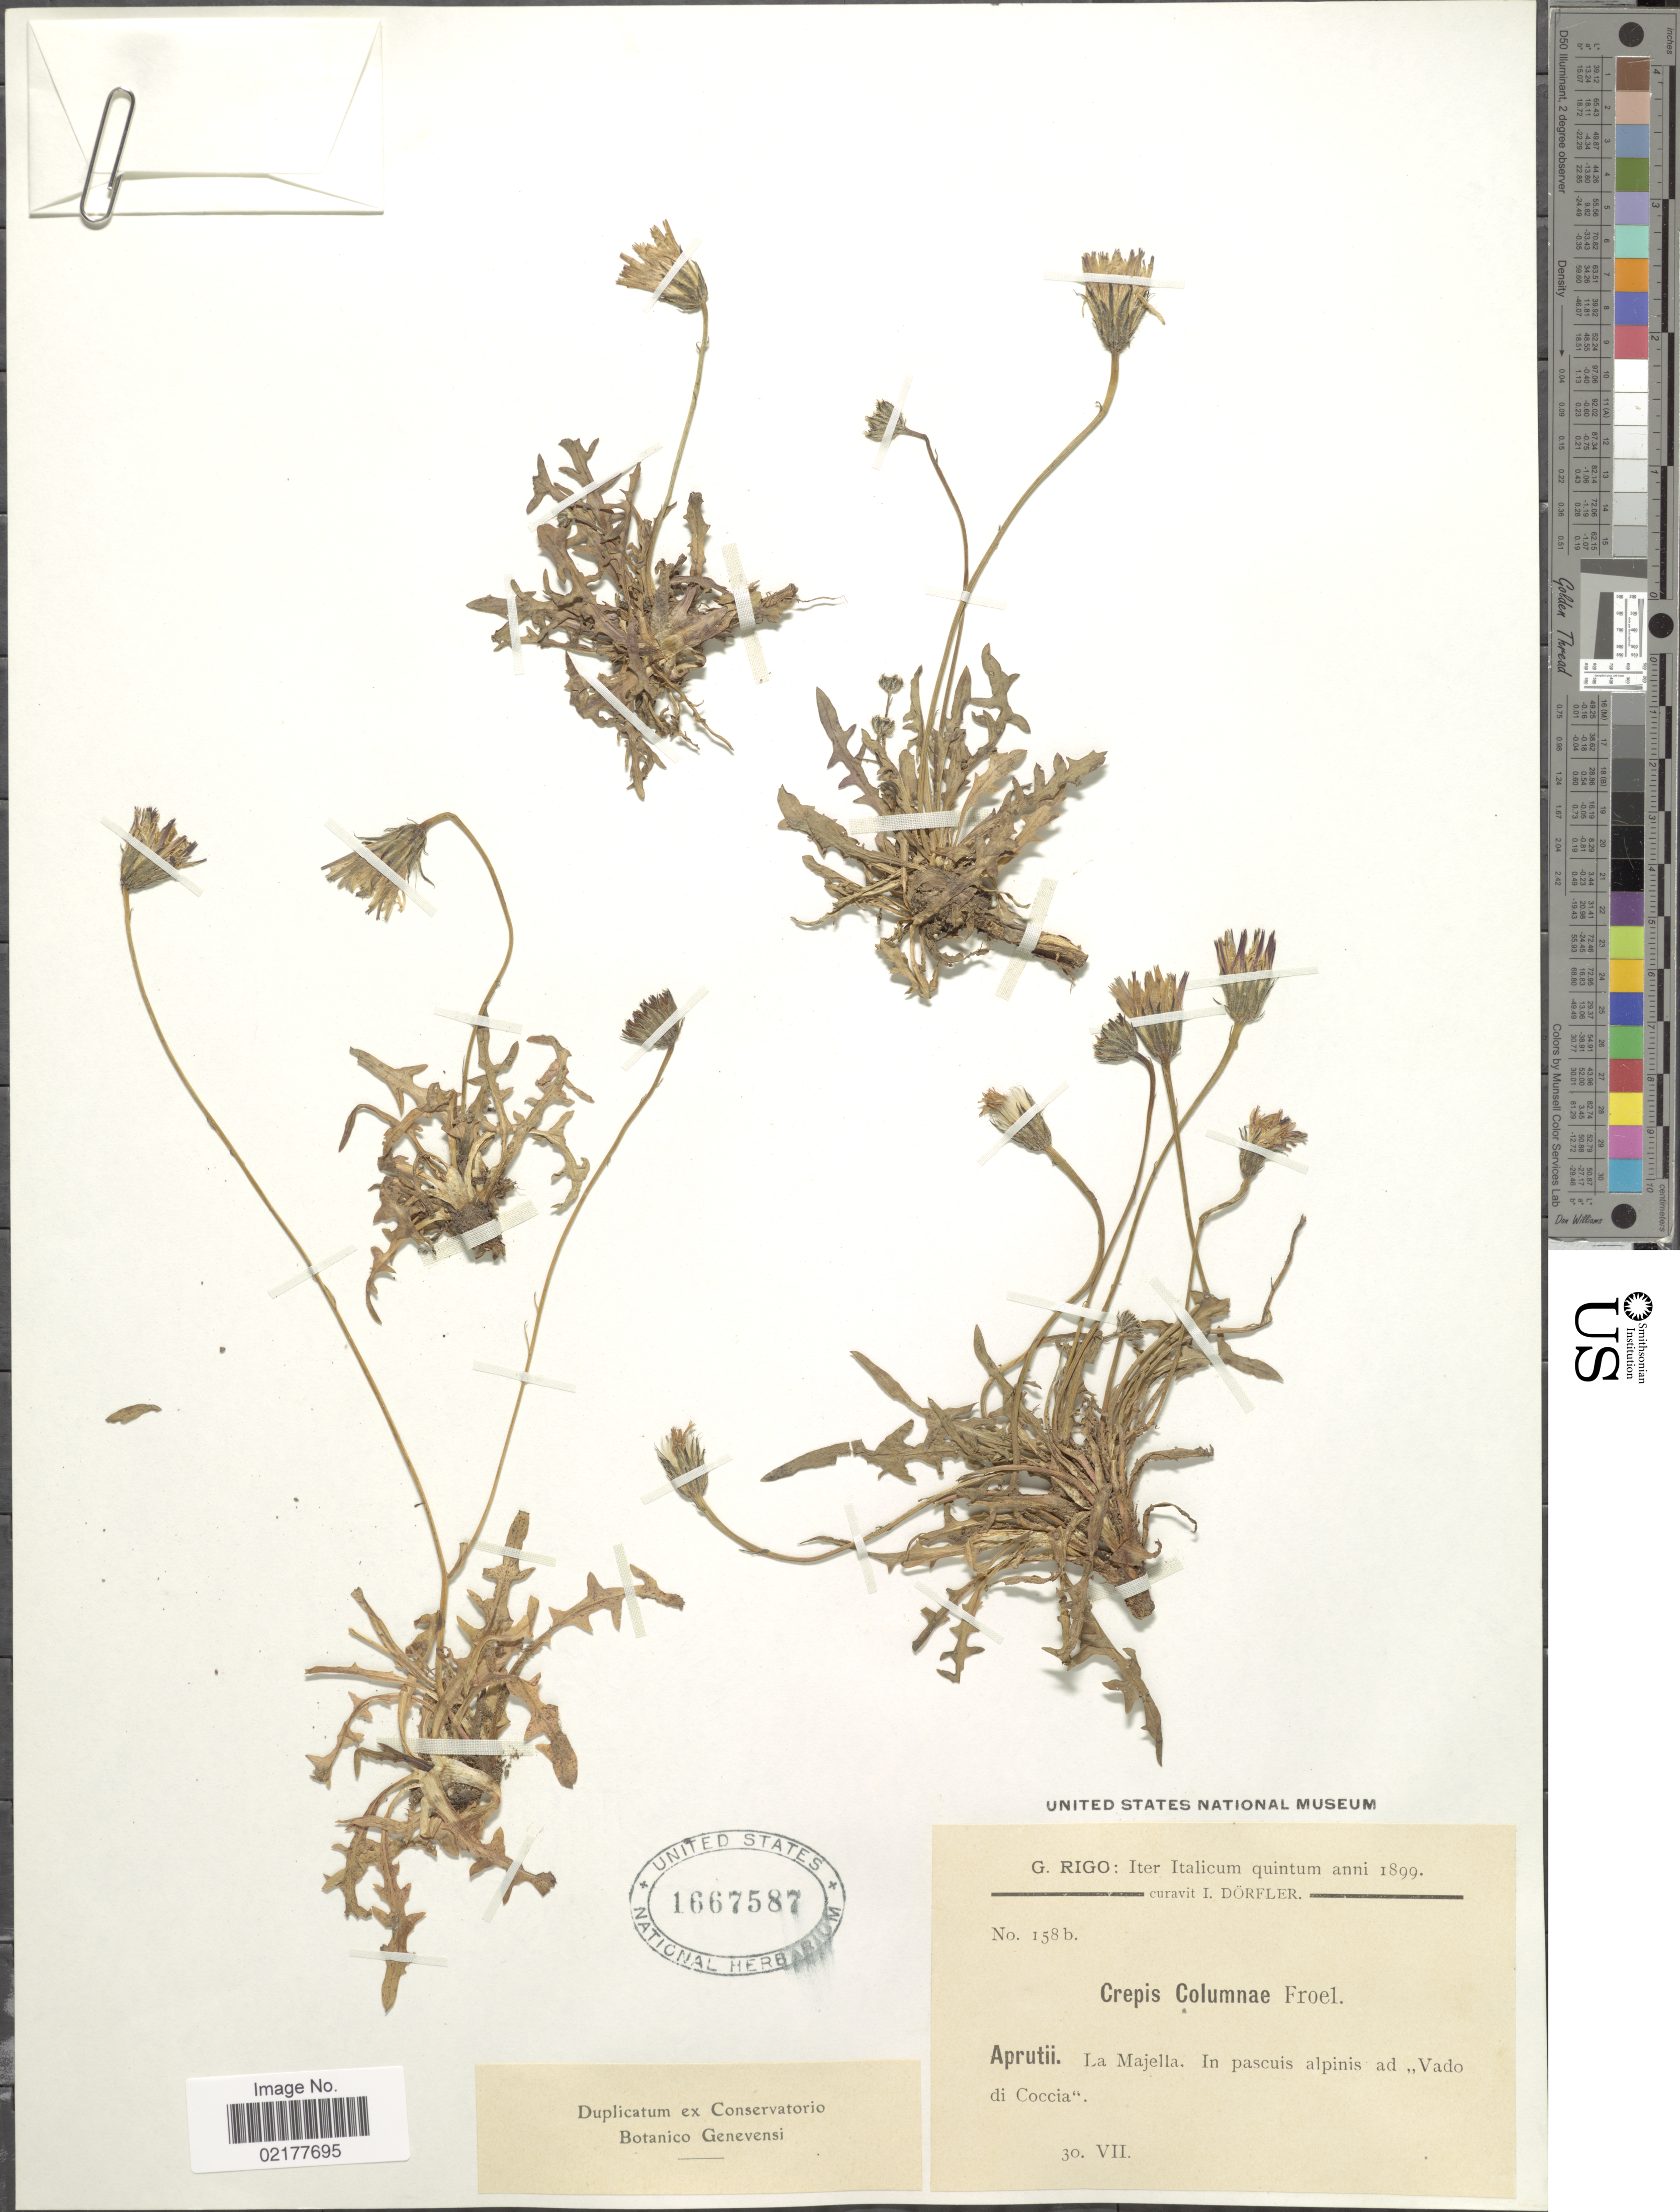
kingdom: Plantae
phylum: Tracheophyta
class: Magnoliopsida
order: Asterales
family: Asteraceae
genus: Crepis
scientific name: Crepis aurea subsp. glabrescens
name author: (Caruel) Arcang.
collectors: G. Rigo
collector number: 158b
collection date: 1899-07-30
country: Italy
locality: La Majella. In pascuis alpinis ad Vado di Coccia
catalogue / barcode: US 1667587